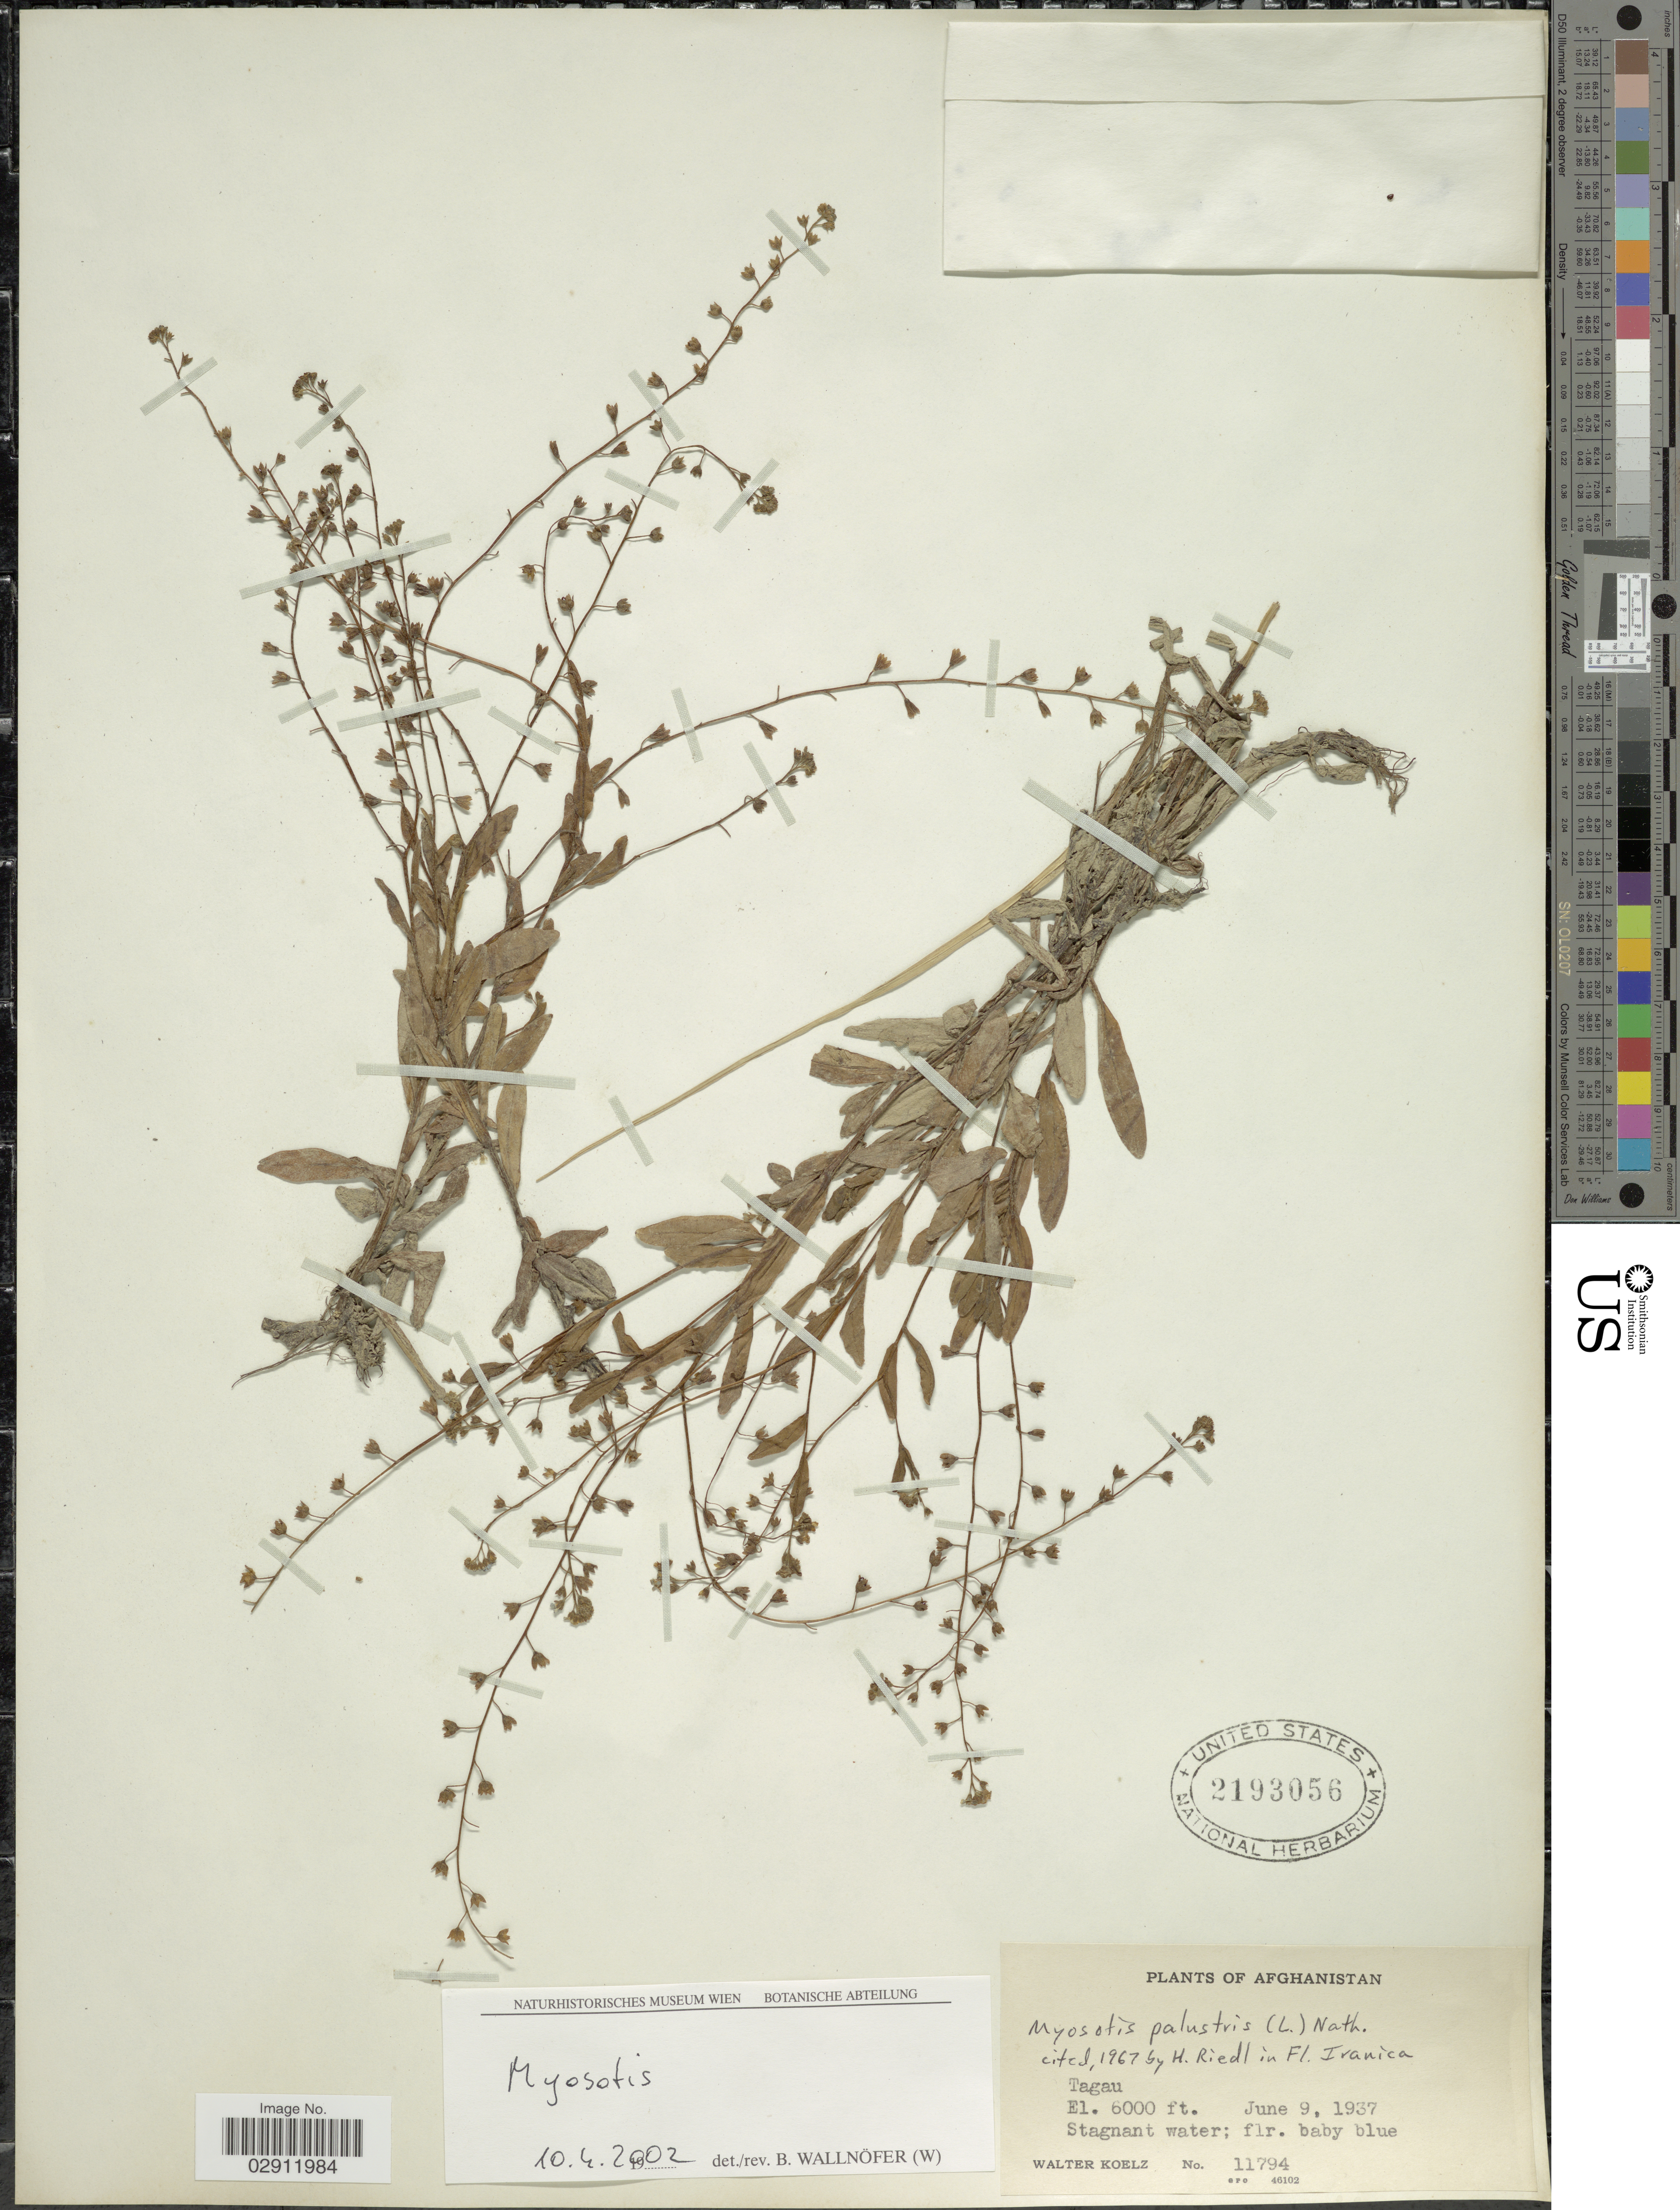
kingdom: Plantae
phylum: Tracheophyta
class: Magnoliopsida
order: Boraginales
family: Boraginaceae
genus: Myosotis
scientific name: Myosotis palustris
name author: L.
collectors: W. N. Koelz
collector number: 11794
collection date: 1937-06-09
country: Afghanistan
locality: Tagau.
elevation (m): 1829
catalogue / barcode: US 2193056